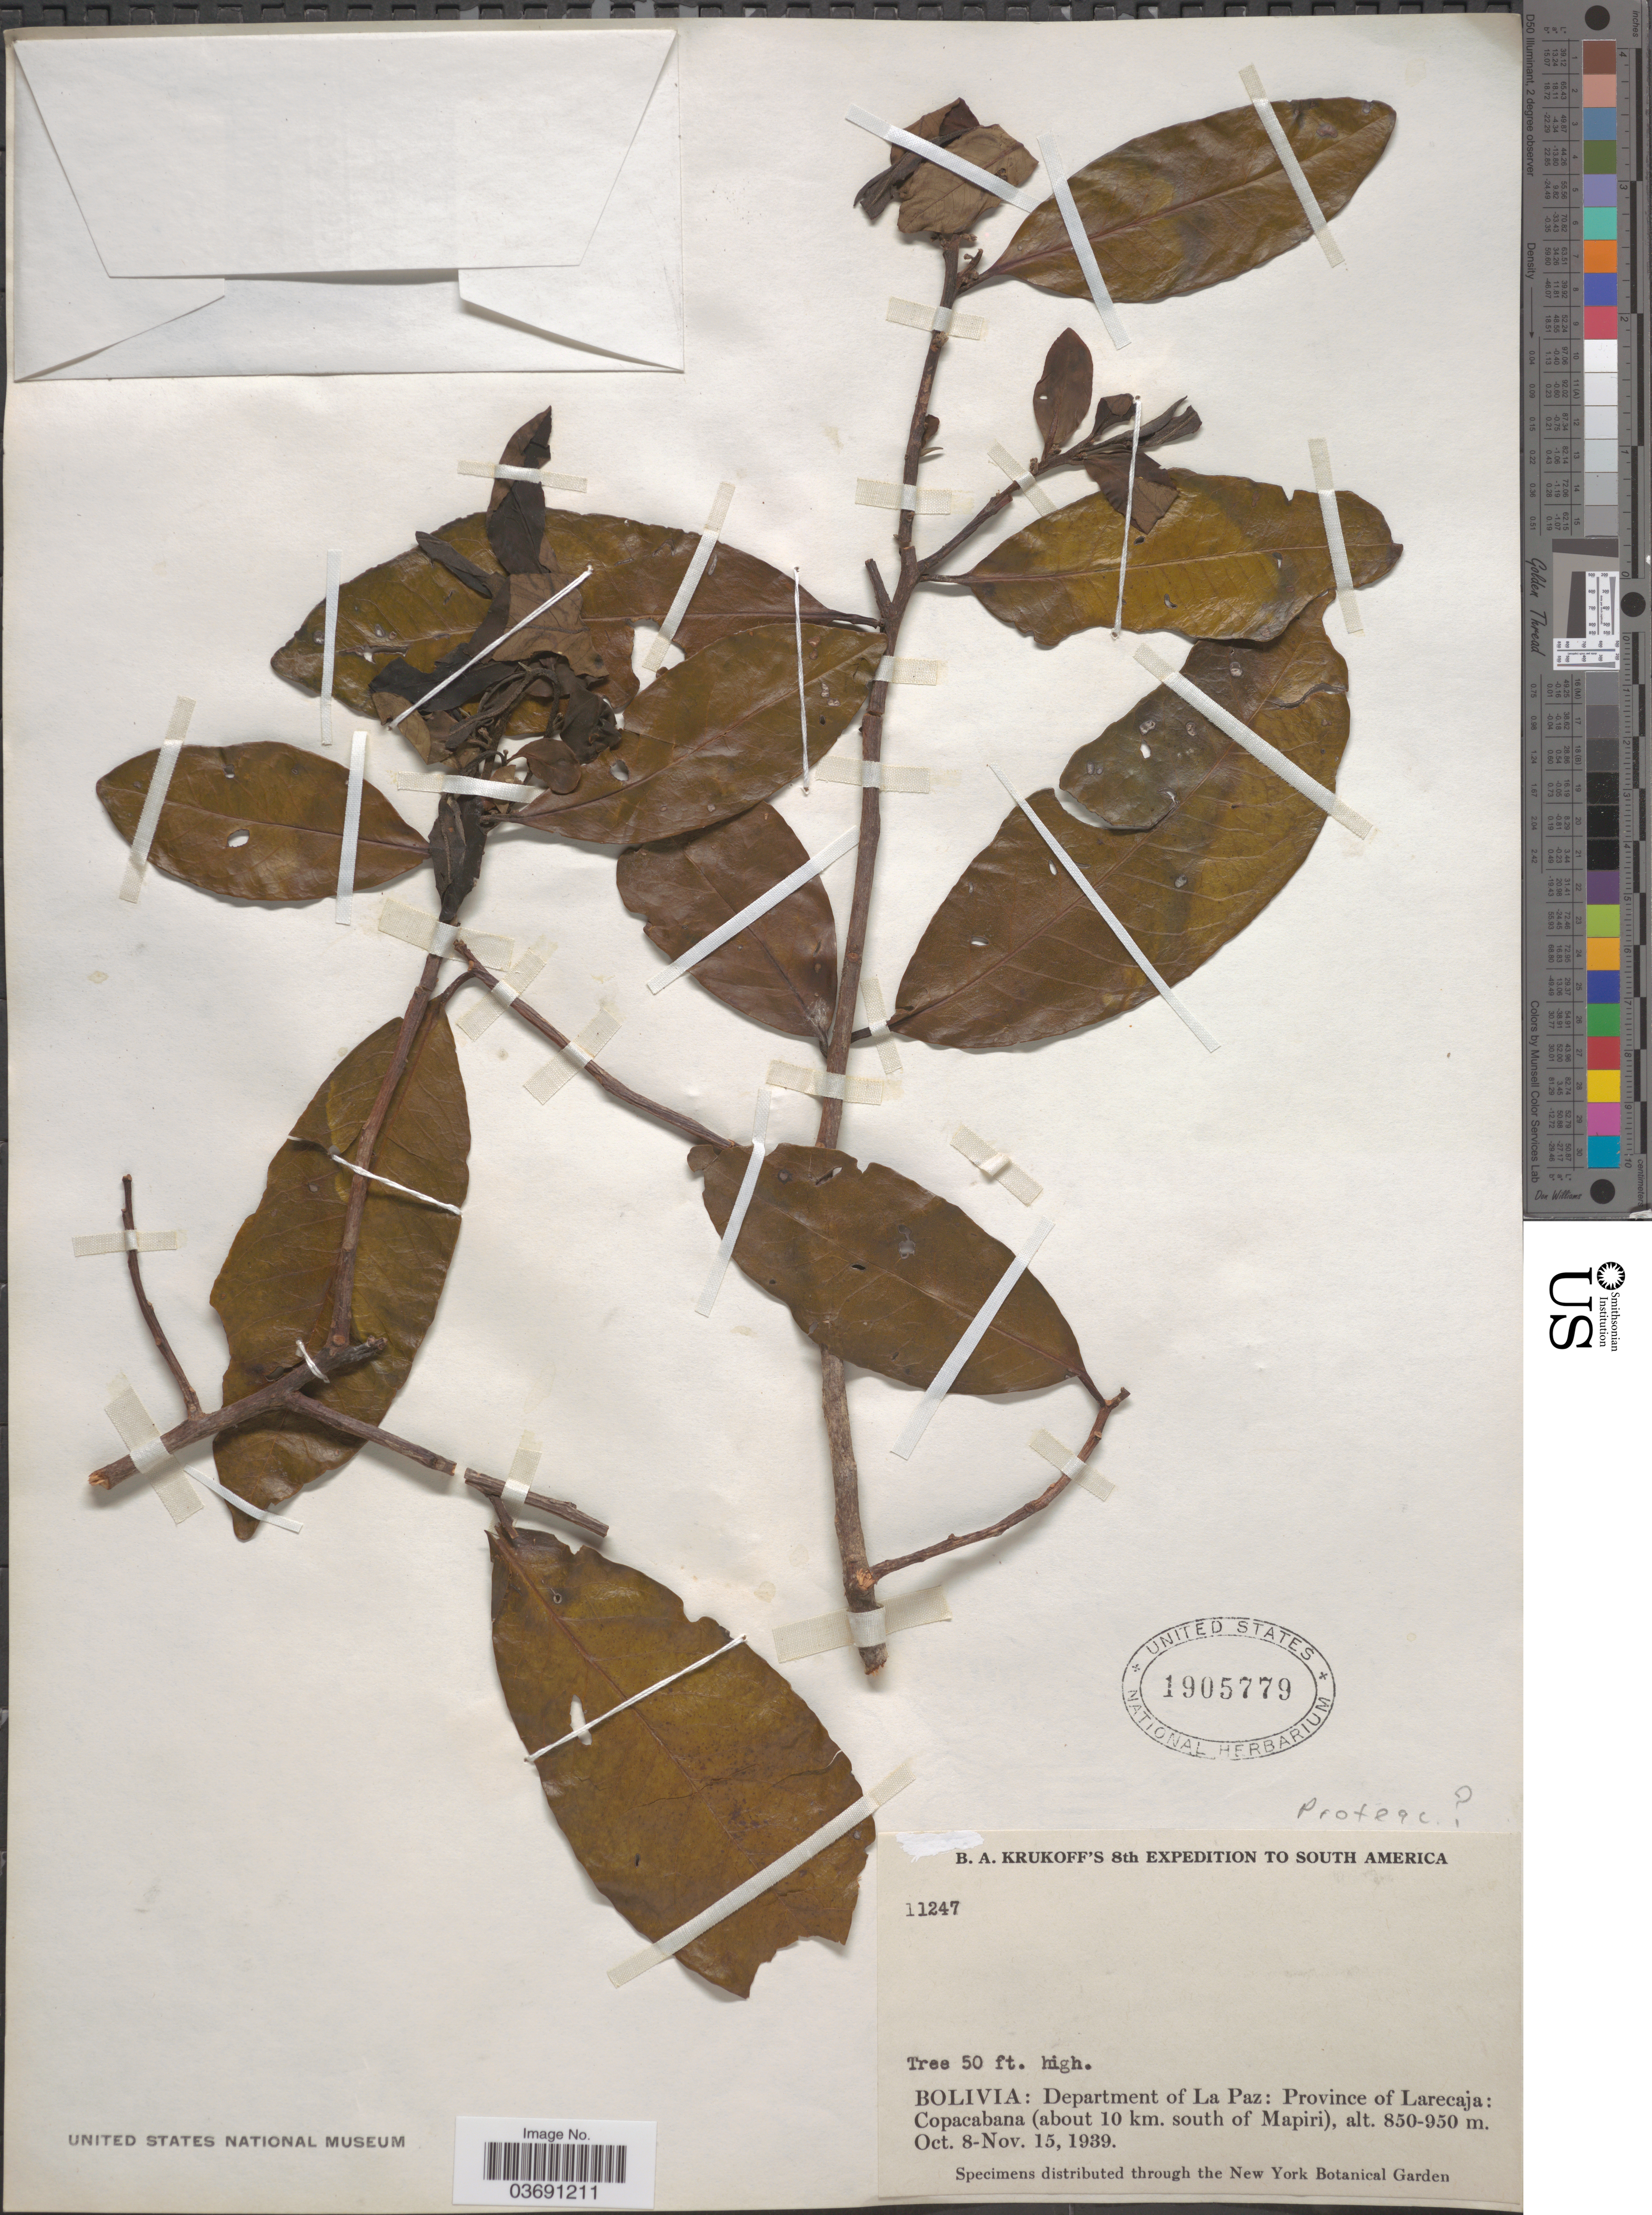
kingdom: Plantae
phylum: Tracheophyta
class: Magnoliopsida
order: Proteales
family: Proteaceae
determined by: Ståhl, B.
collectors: B. A. Krukoff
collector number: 11247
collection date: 1939-10-08/1939-11-15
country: Bolivia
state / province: La Paz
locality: Department of La Paz: Province of Larecaja: Copacabana (about 10 km. south of Mapiri).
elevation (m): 850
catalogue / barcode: US 1905779